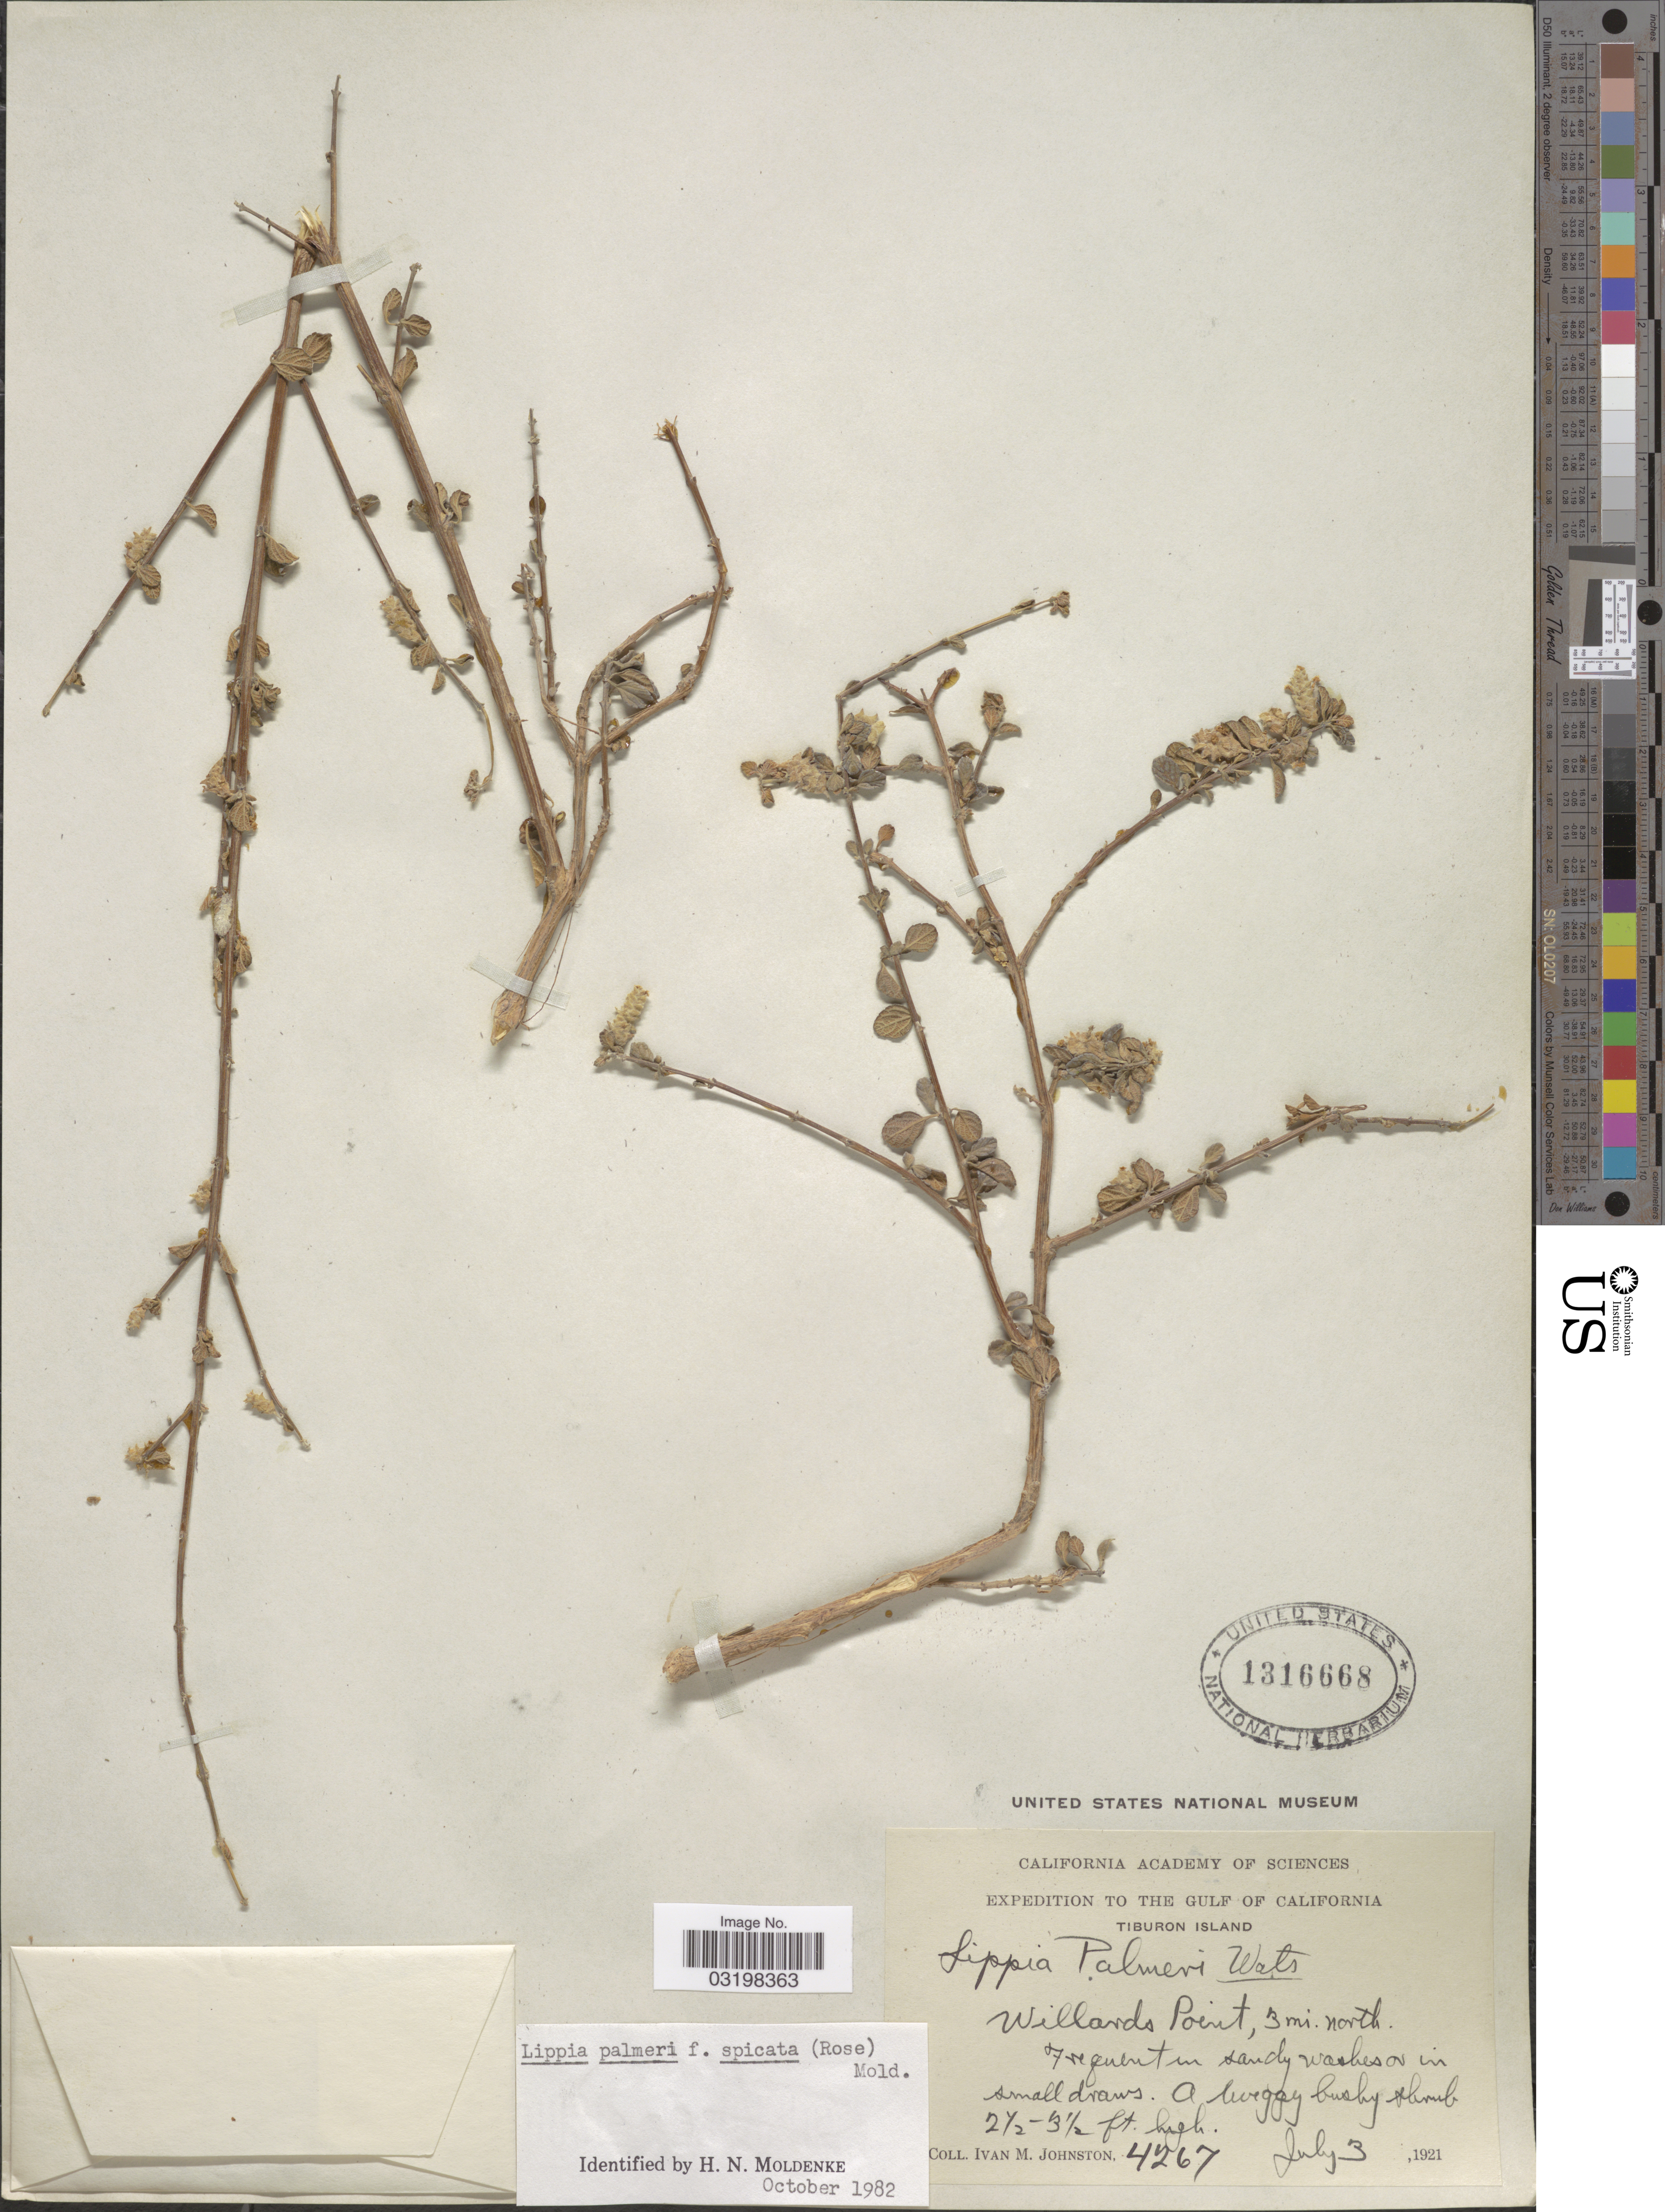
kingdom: Plantae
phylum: Tracheophyta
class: Magnoliopsida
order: Lamiales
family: Verbenaceae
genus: Lippia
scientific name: Lippia palmeri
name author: S. Watson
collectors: I.M. Johnston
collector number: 4267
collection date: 1921-07-03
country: Mexico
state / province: Sonora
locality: The Gulf of California. Tiburon Island. Willards Point, 3 mi. north.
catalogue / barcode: US 1316668